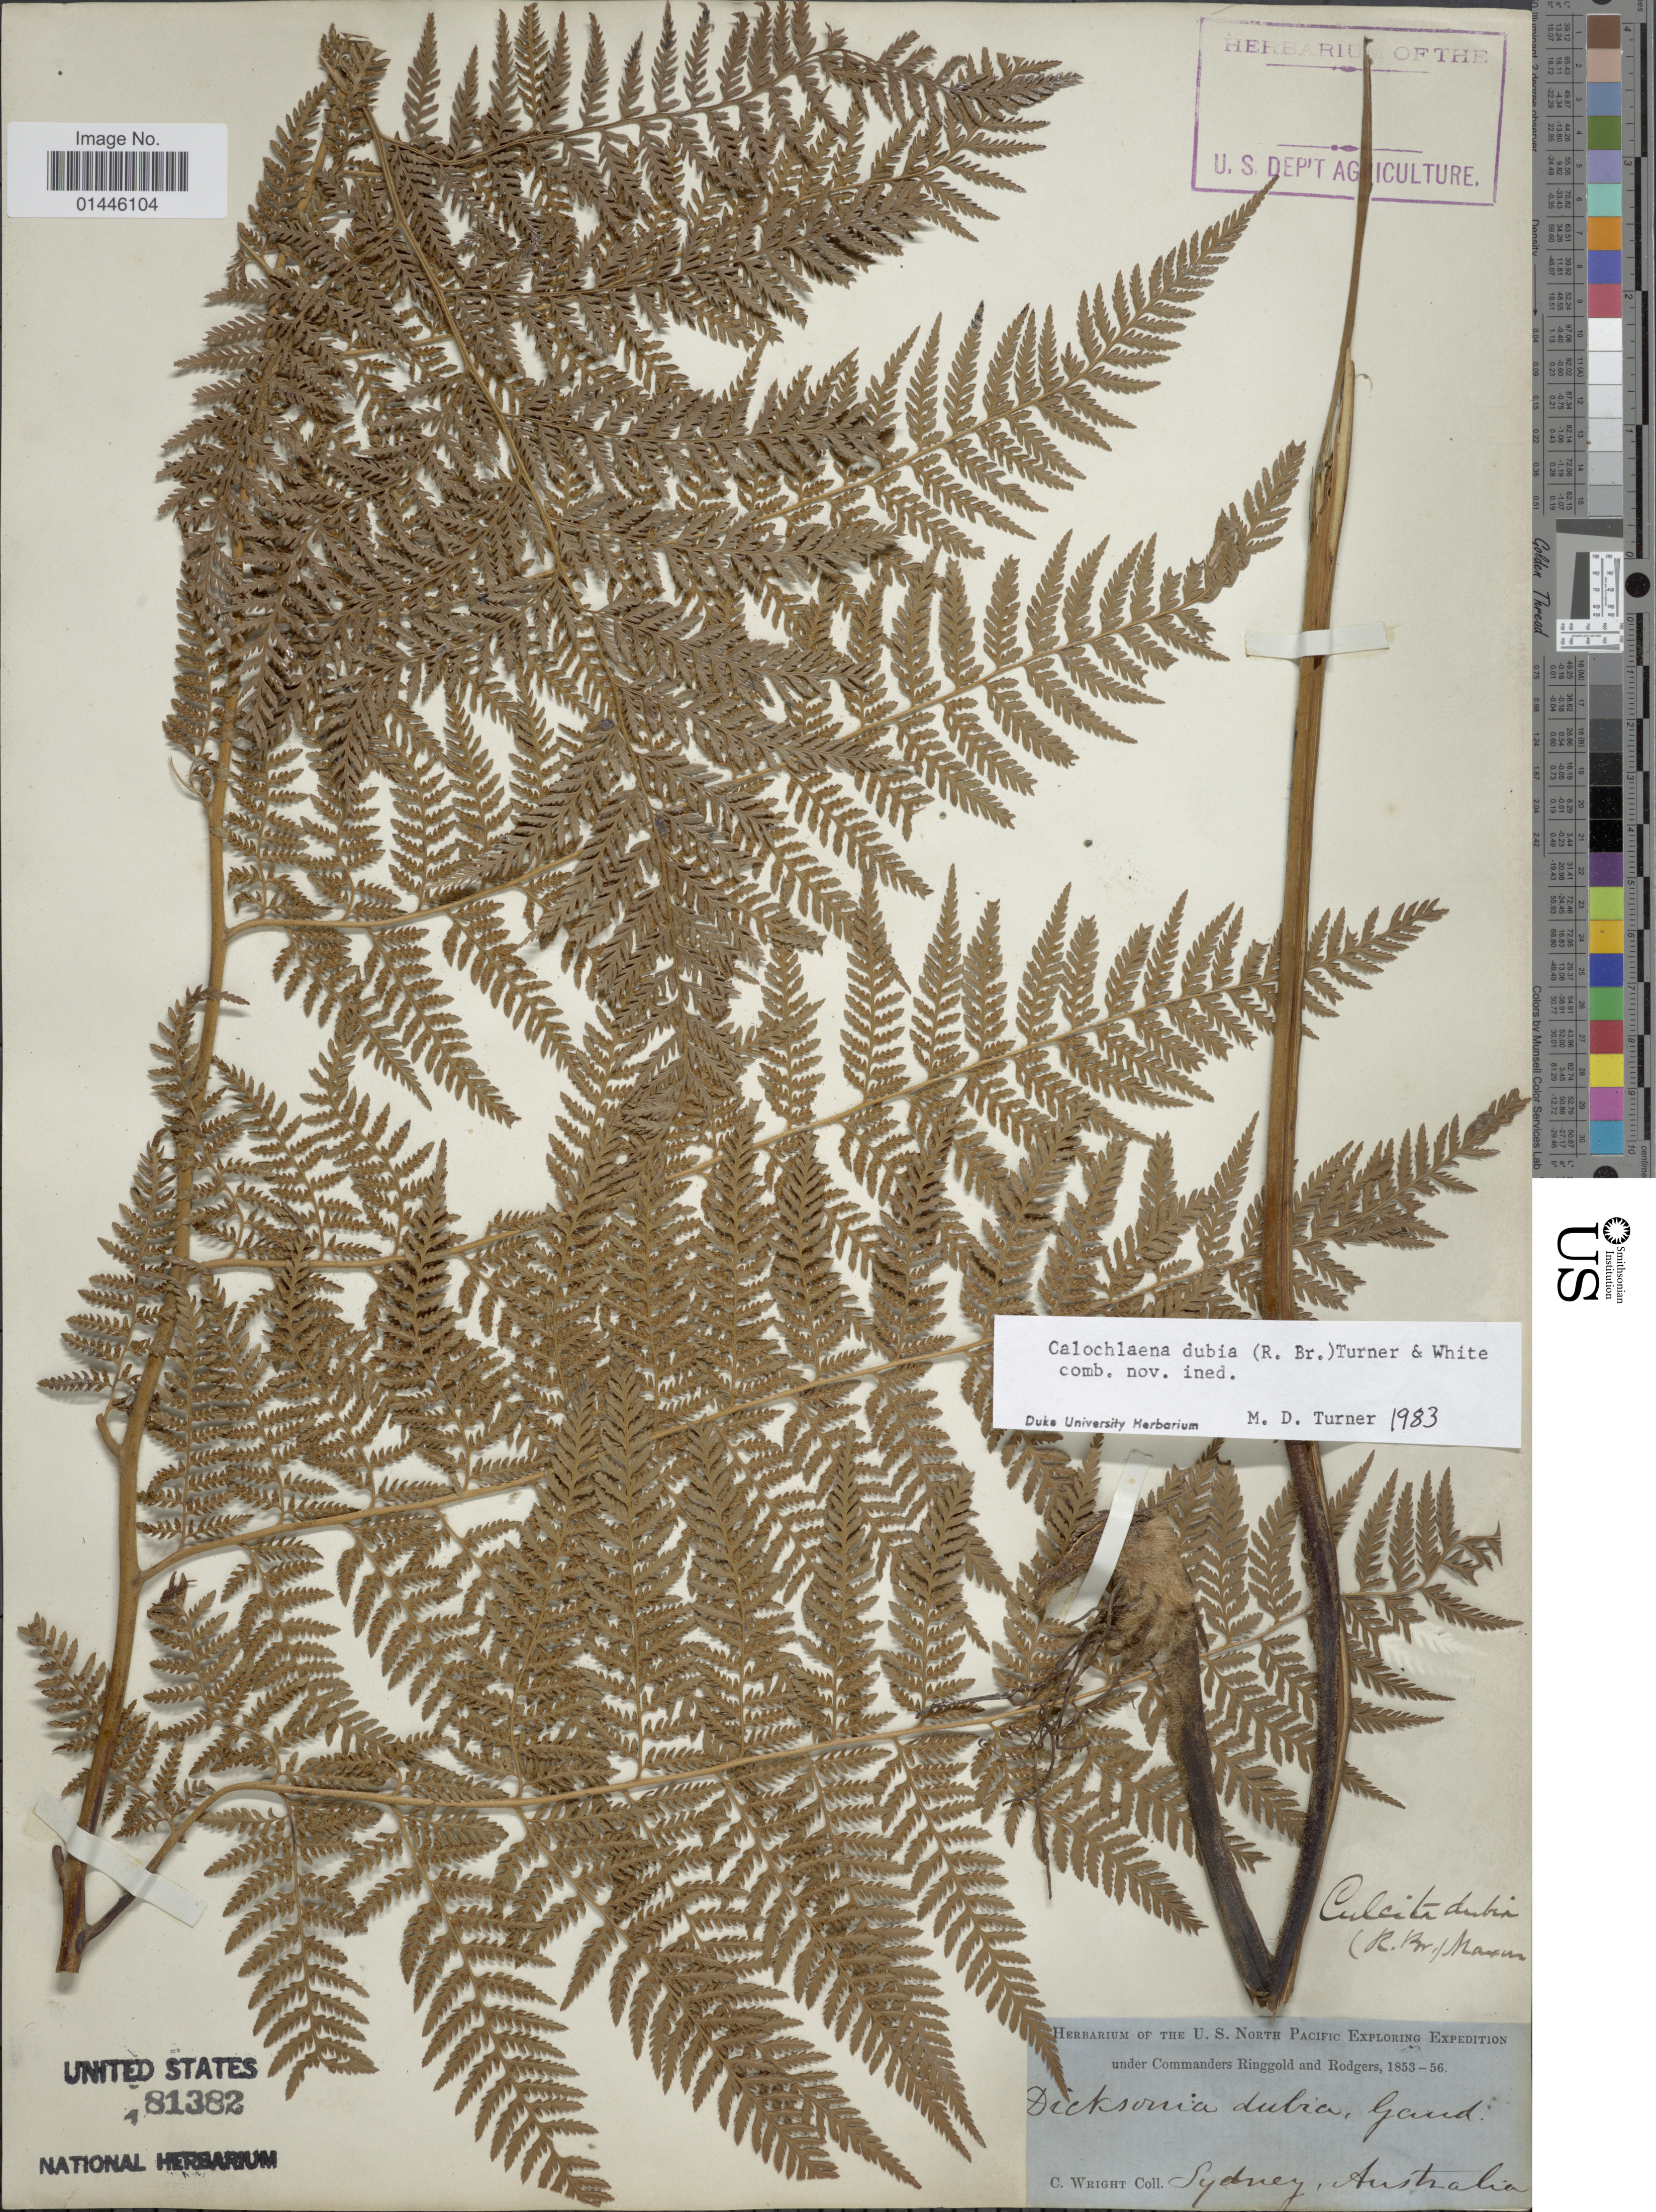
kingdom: Plantae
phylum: Tracheophyta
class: Polypodiopsida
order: Cyatheales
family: Dicksoniaceae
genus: Calochlaena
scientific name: Calochlaena dubia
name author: (R. Br.) M.D. Turner & R.A. White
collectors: C. Wright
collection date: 1853/1856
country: Australia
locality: Sydney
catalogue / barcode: US 81382